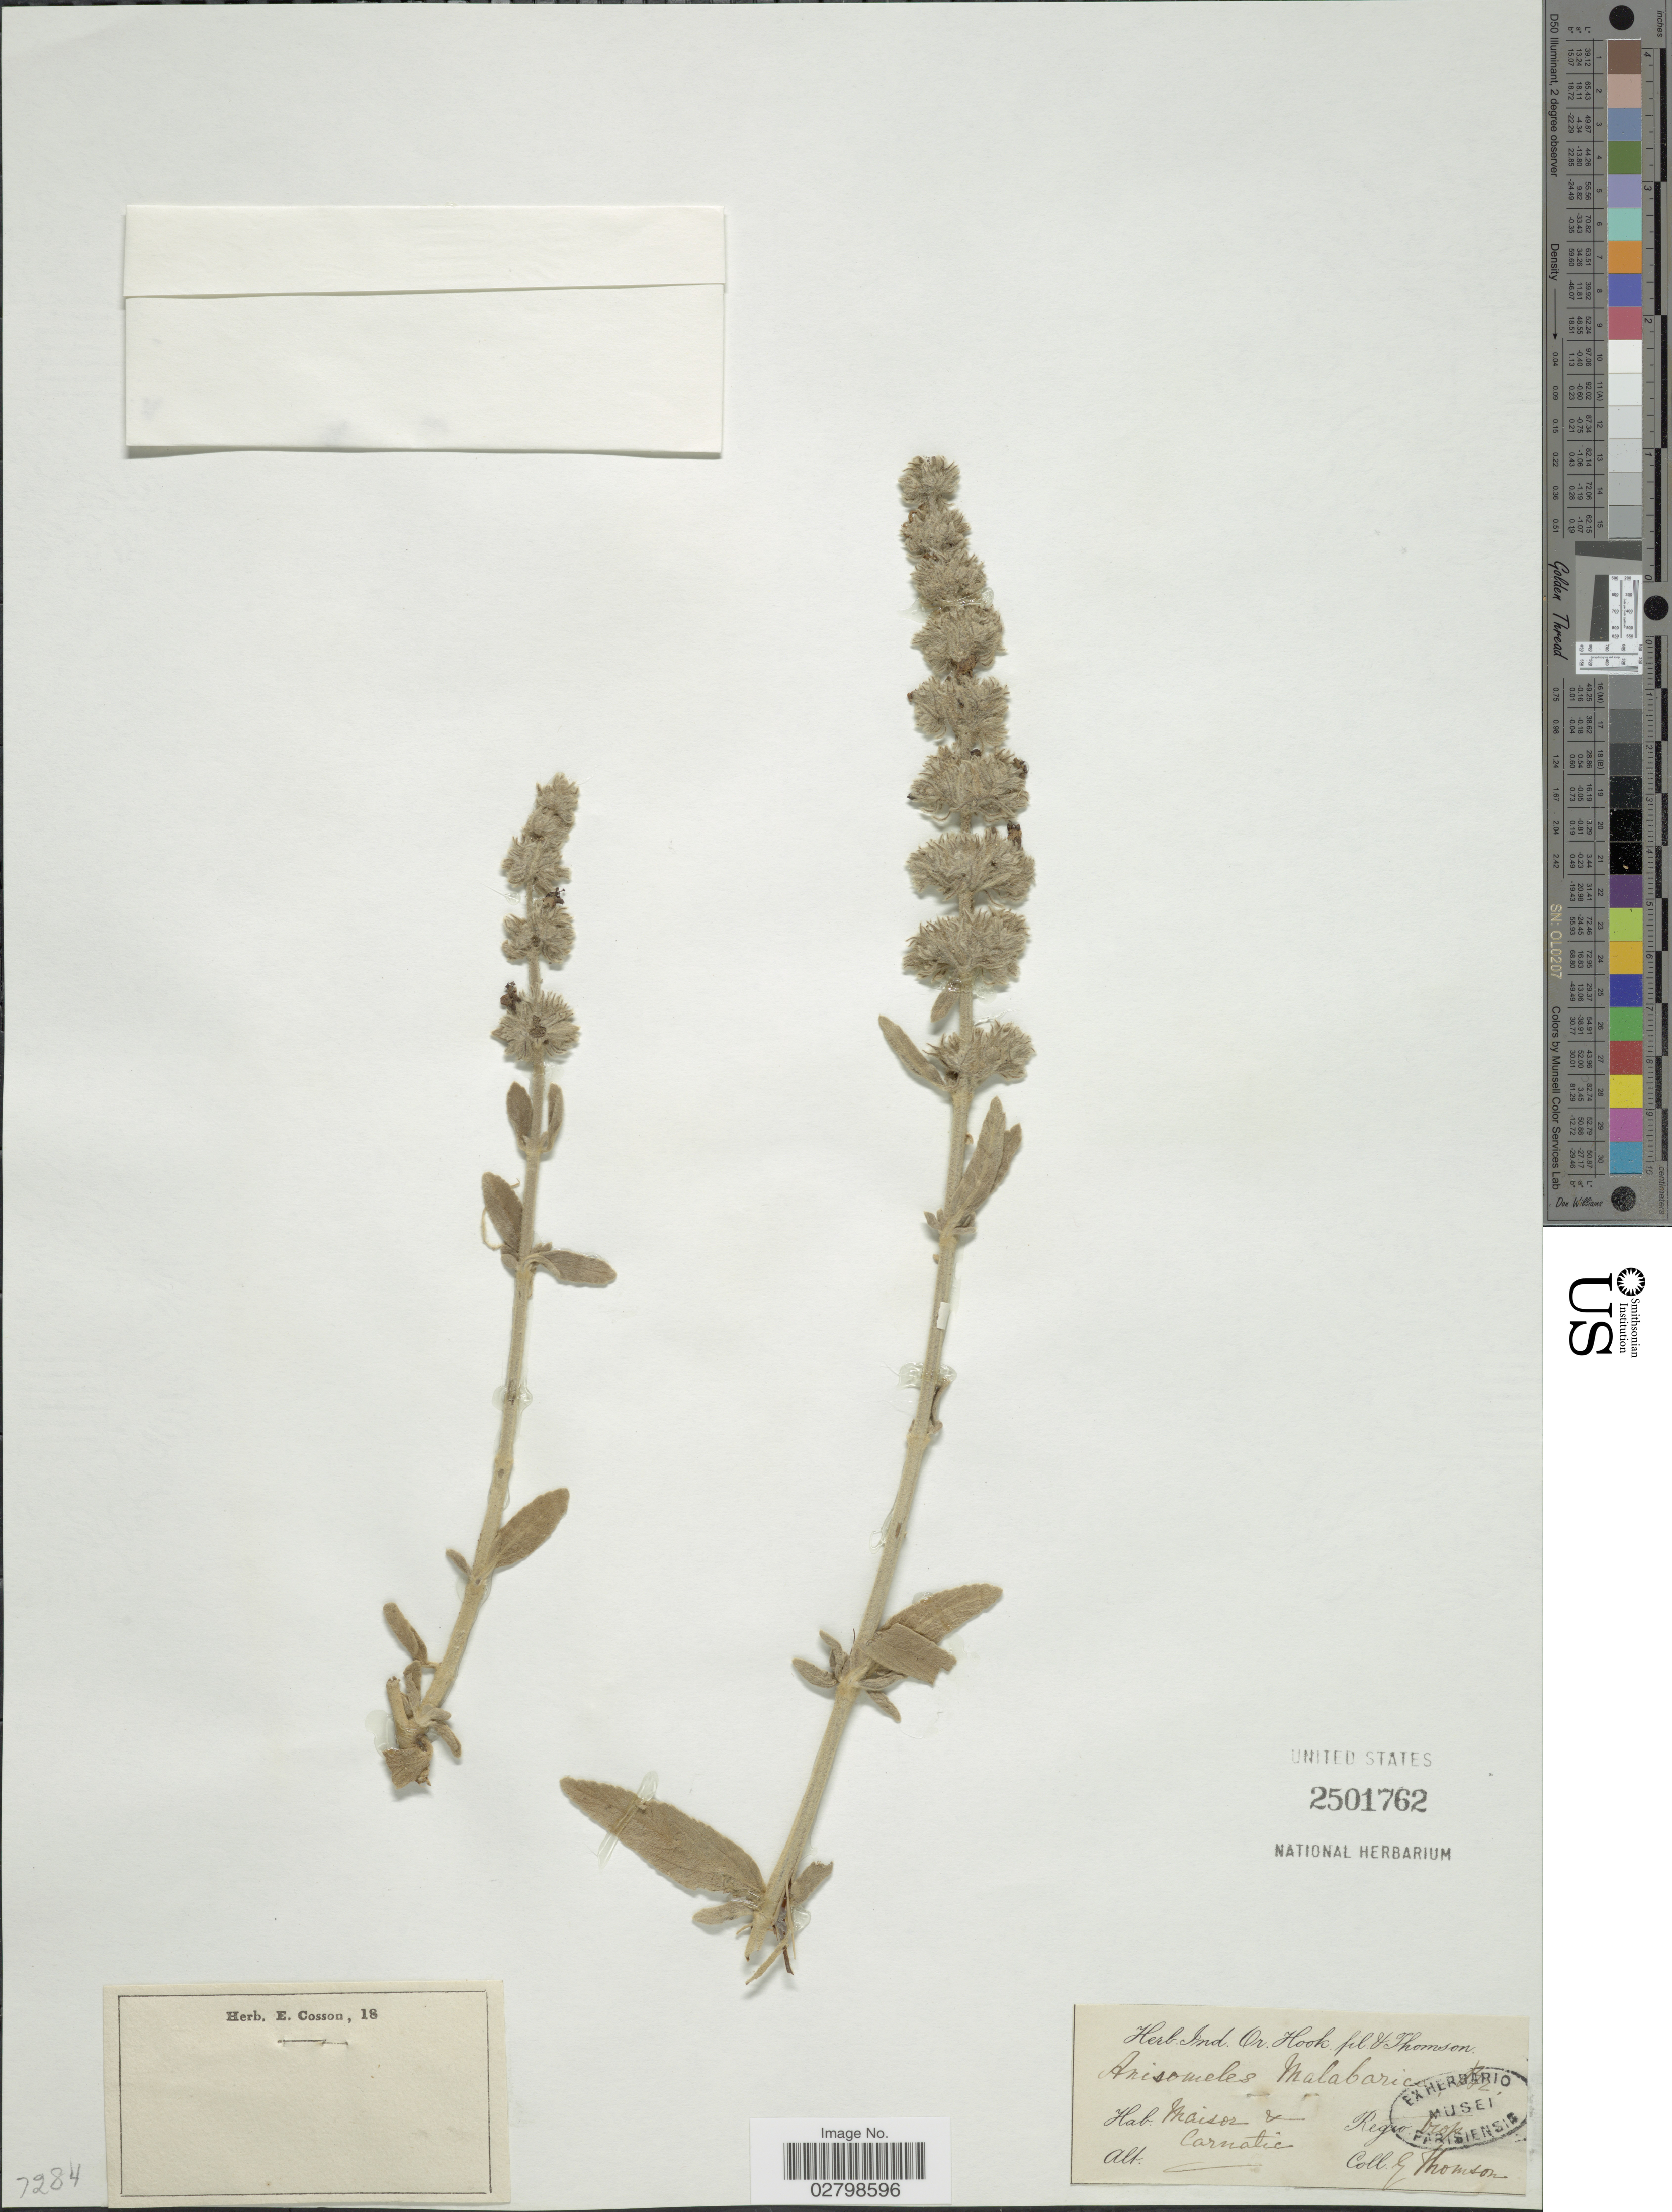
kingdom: Plantae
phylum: Tracheophyta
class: Magnoliopsida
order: Lamiales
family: Lamiaceae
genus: Anisomeles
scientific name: Anisomeles indica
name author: (L.) Kuntze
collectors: G. Thomson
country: India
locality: Maisor & Carnatic. Regio trop.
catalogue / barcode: US 2501762